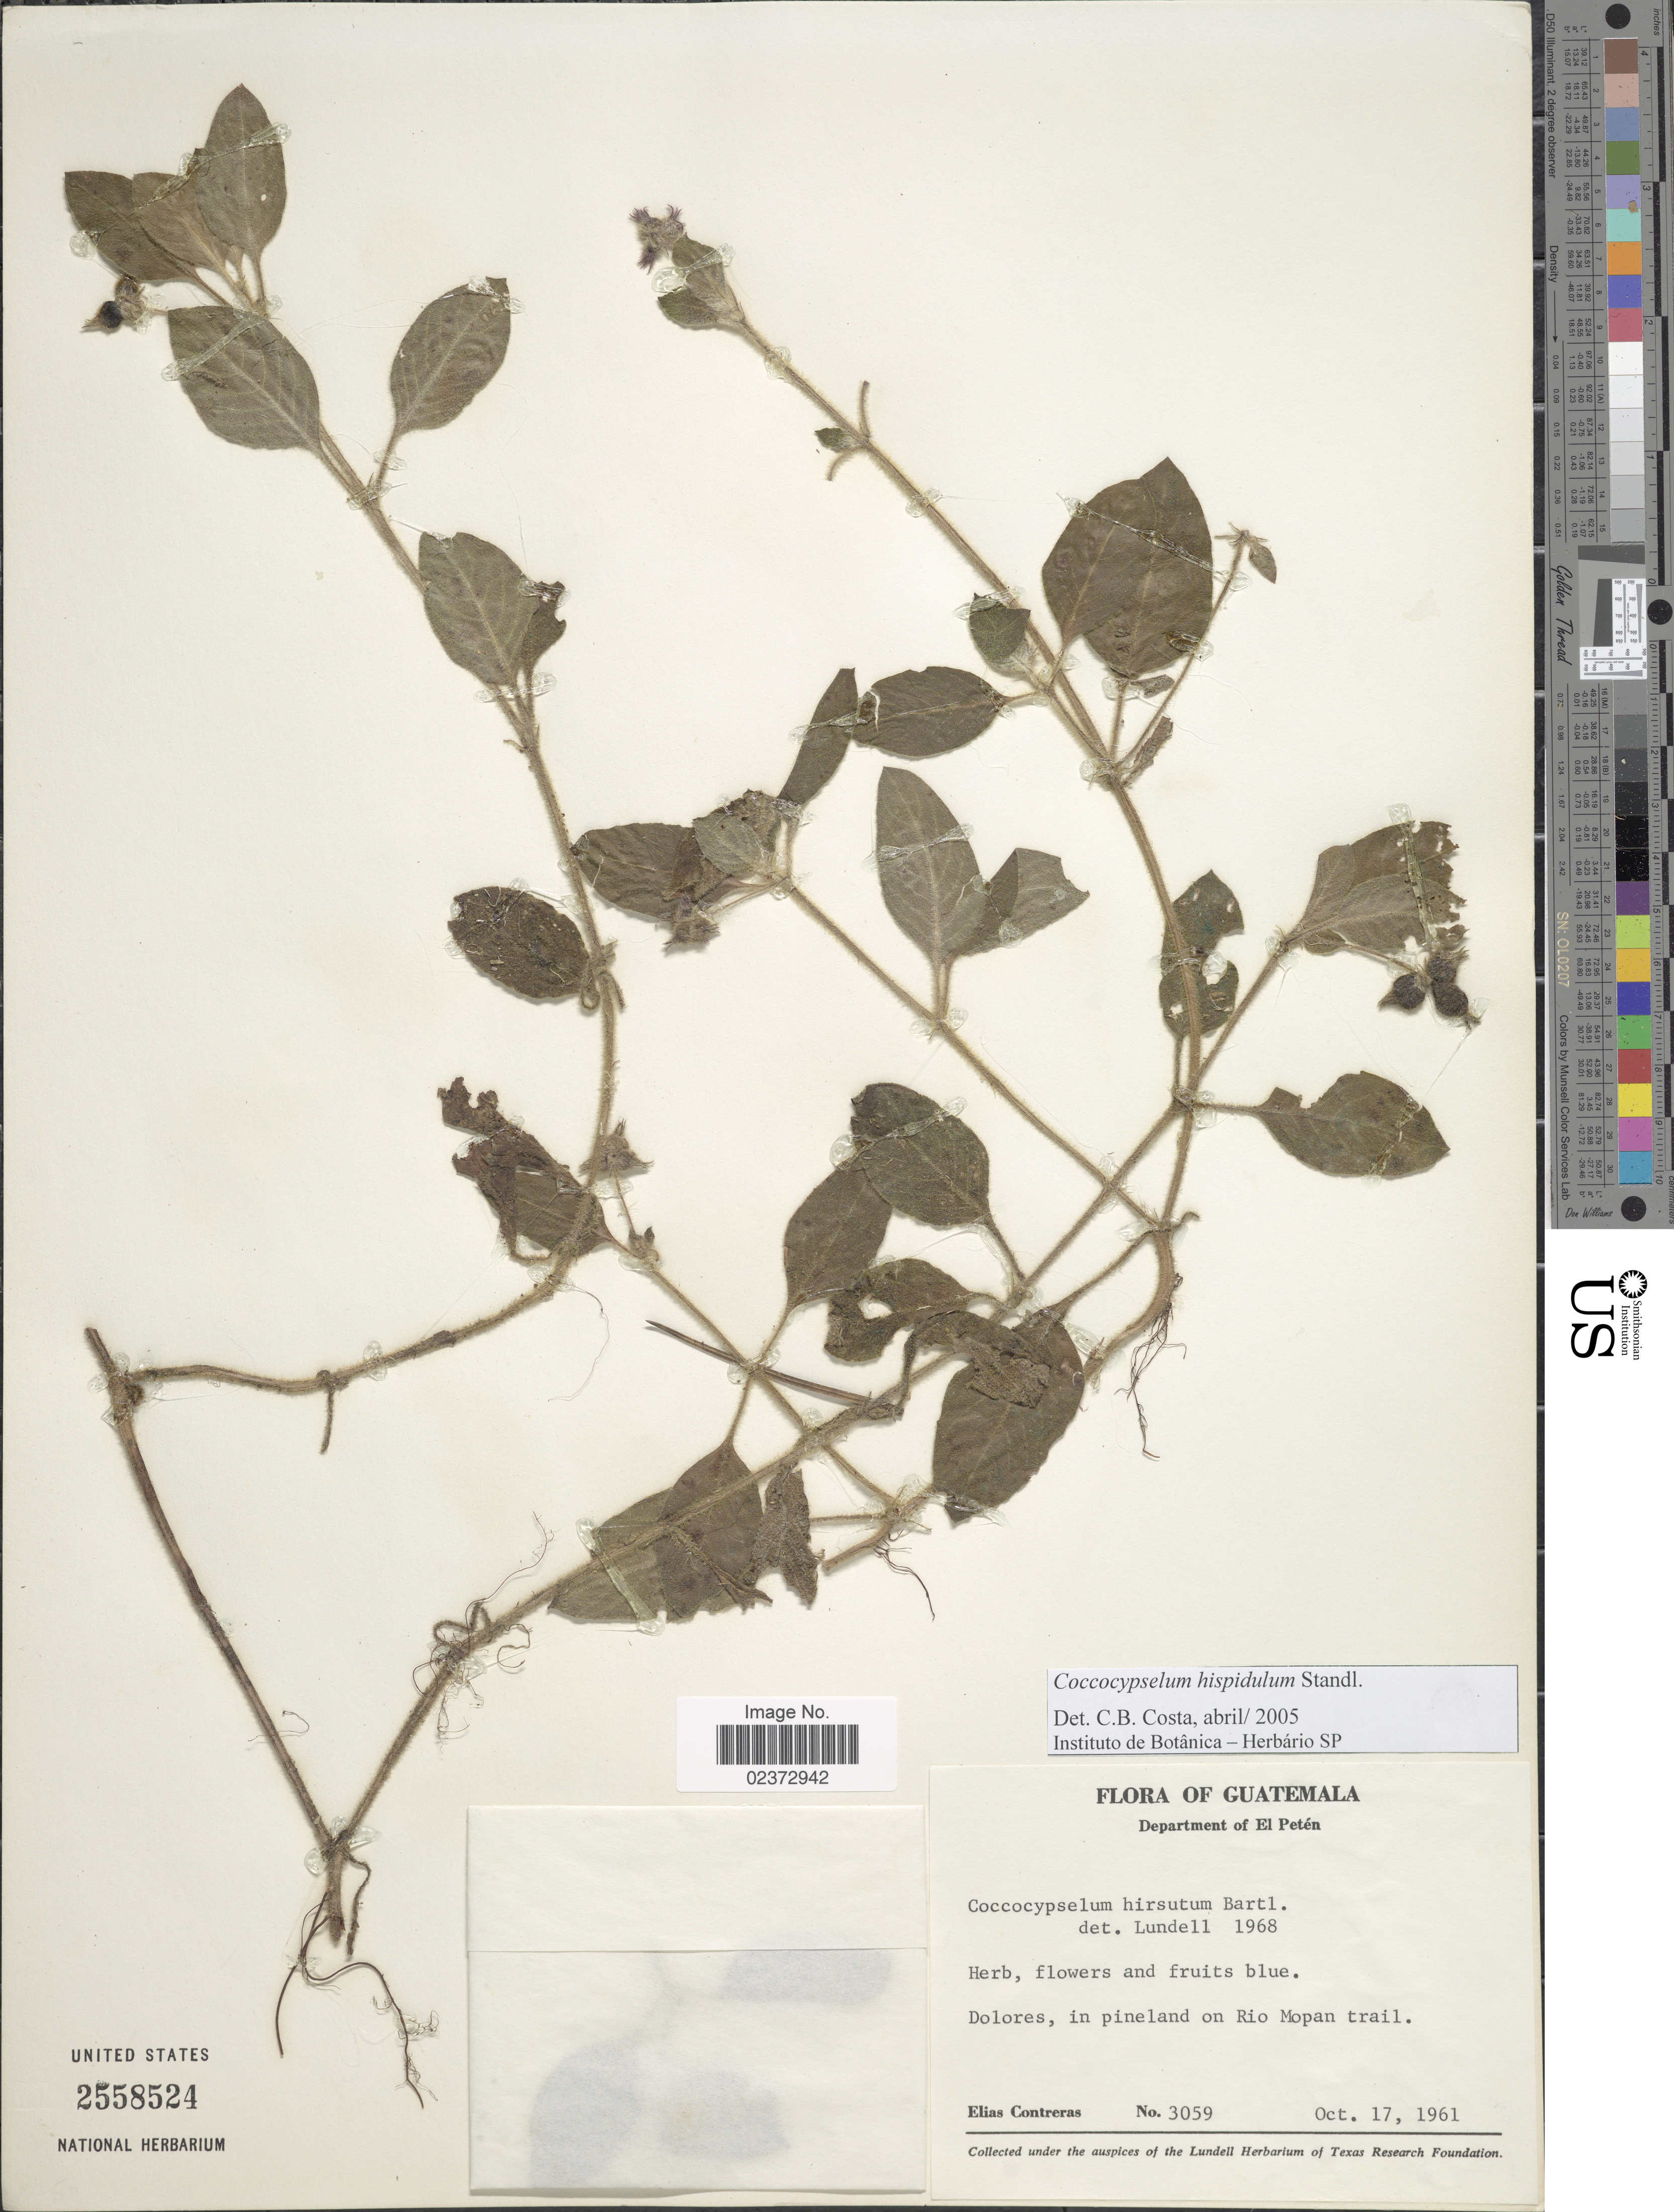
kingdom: Plantae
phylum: Tracheophyta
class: Magnoliopsida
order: Gentianales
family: Rubiaceae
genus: Coccocypselum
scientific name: Coccocypselum hispidulum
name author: (Standl.) Standl.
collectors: E. Contreras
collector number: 3059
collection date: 1961-10-17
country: Guatemala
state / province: El Petén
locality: Department of El Petén, Dolores, in pineland on Rio Mopan trail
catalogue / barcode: US 2558524